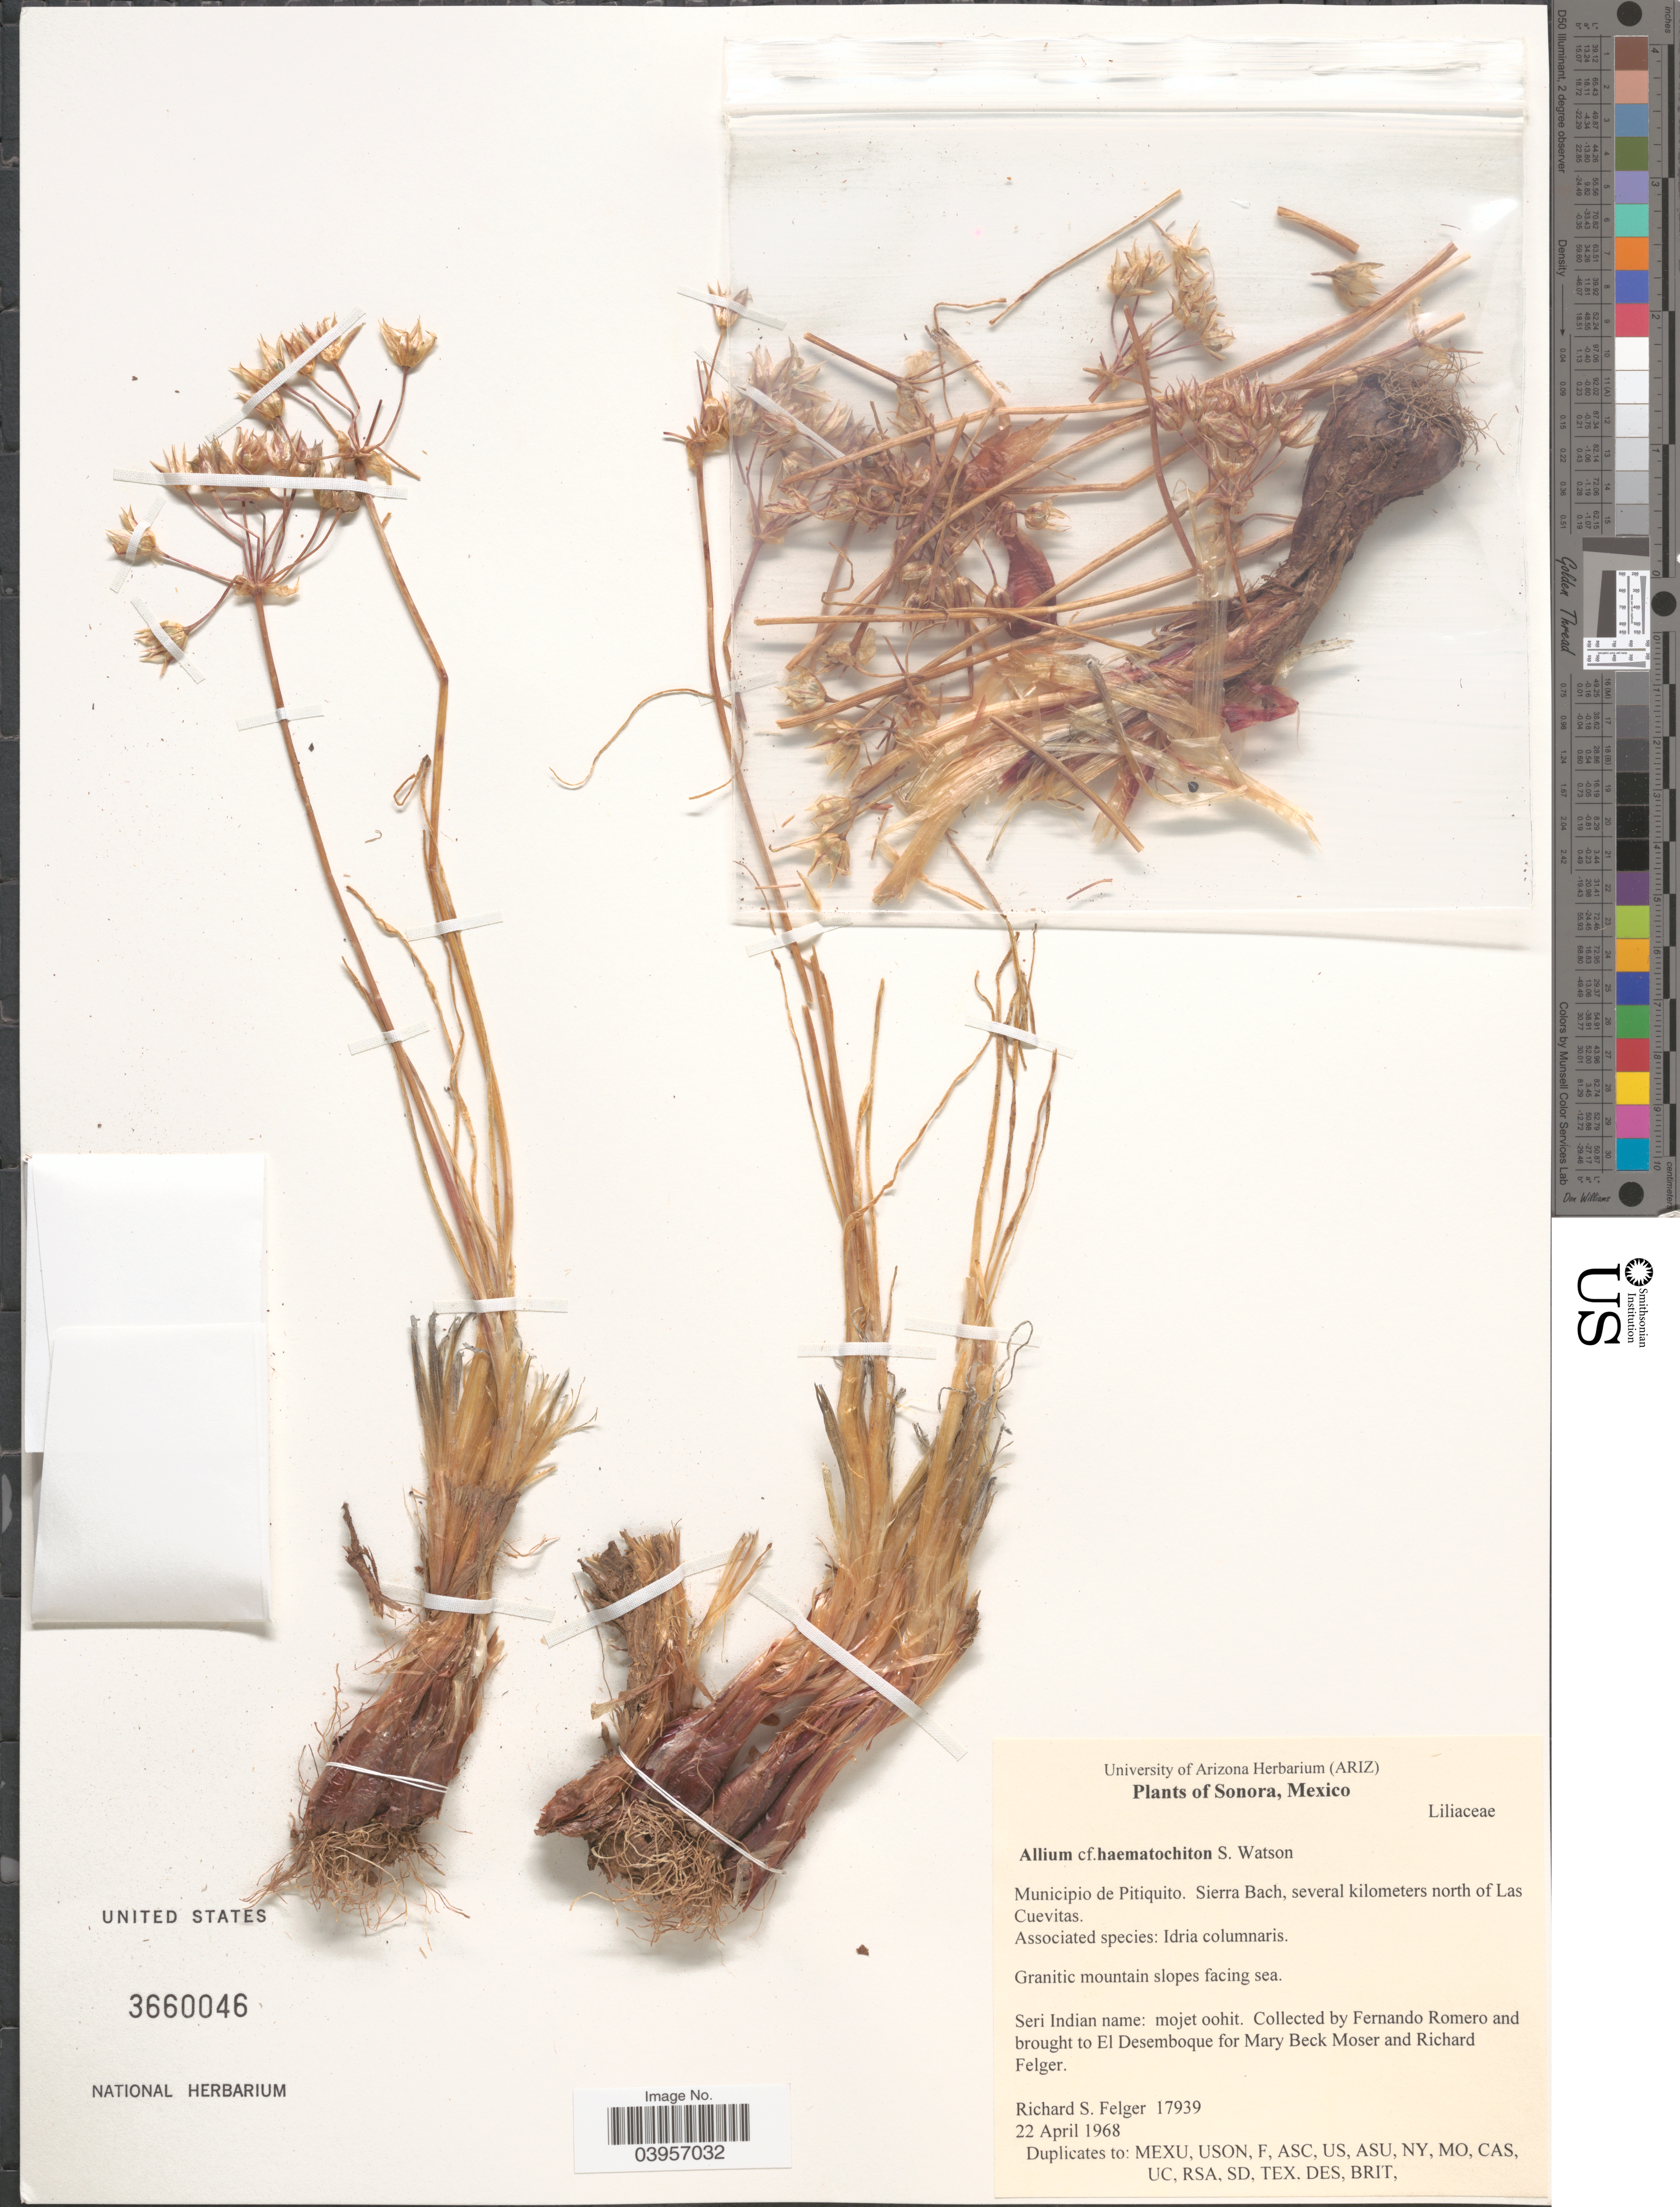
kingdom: Plantae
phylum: Tracheophyta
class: Liliopsida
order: Asparagales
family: Amaryllidaceae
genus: Allium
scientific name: Allium haematochiton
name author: S. Watson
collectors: F. Romero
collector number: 17939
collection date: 1968-04-22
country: Mexico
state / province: Sonora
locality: Municipio de Pitiquito. Sierra Bach, several kilometers north of Las Cuevitas.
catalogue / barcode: US 3660046